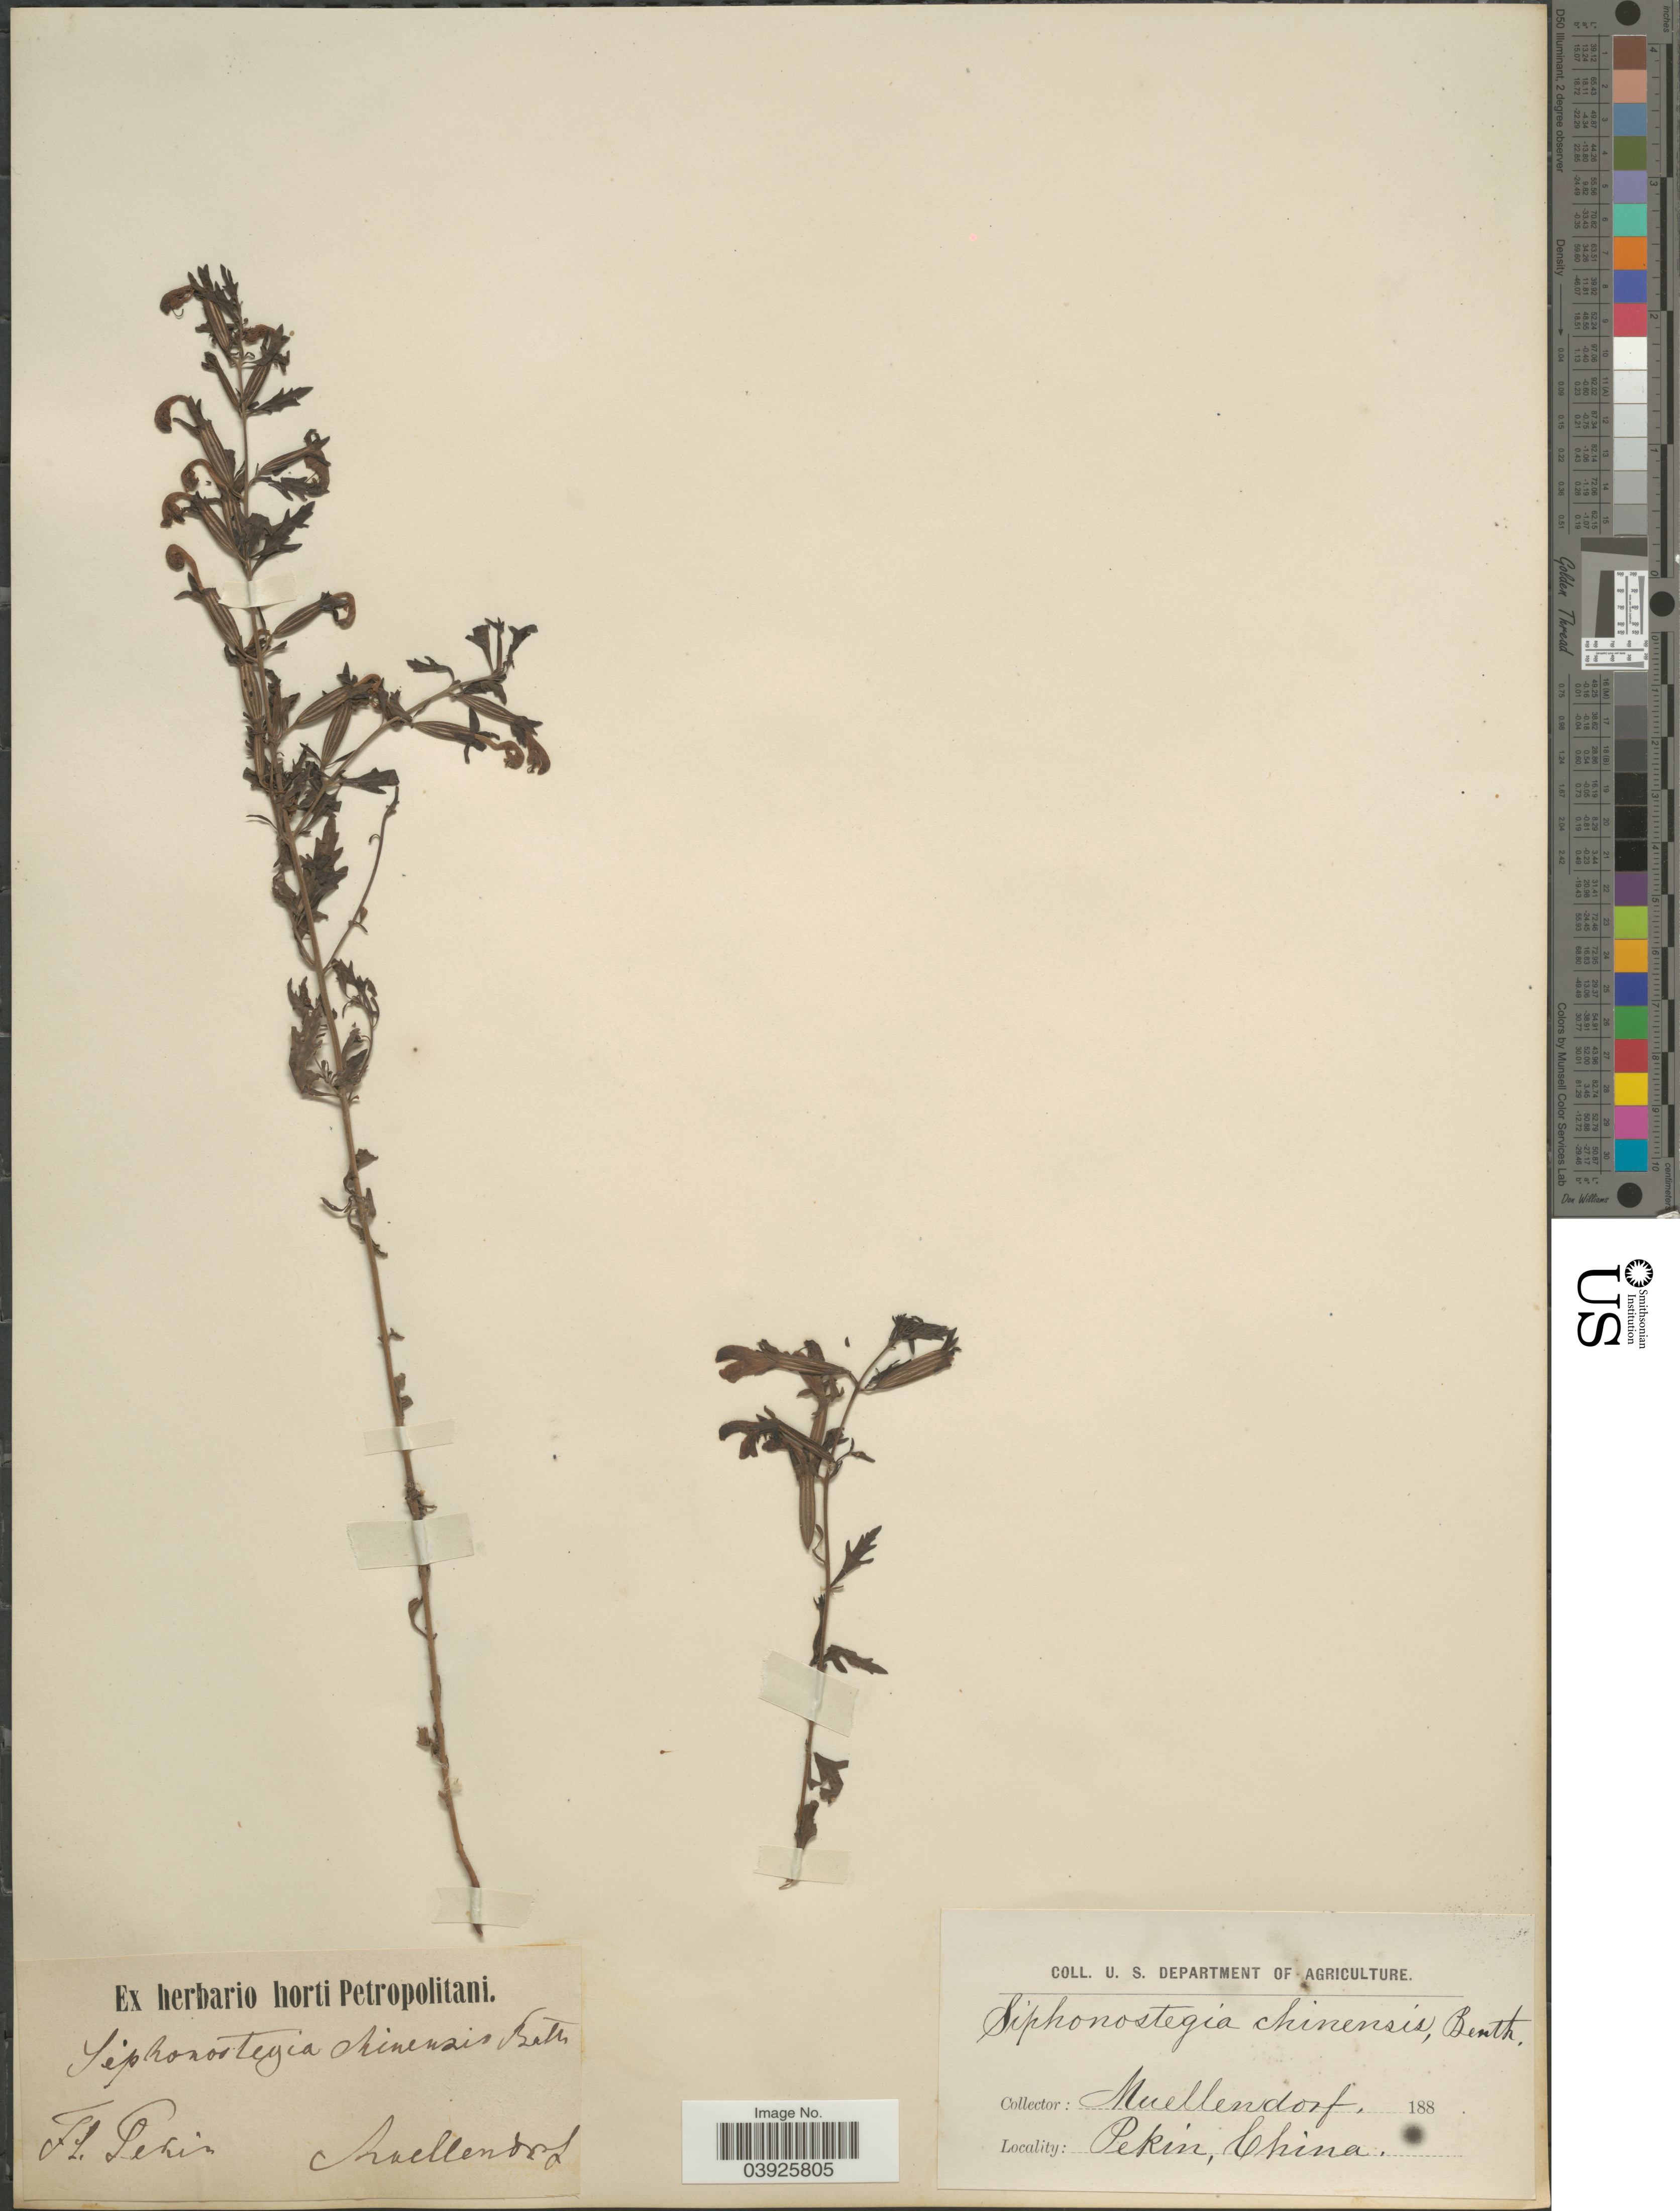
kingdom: Plantae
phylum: Tracheophyta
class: Magnoliopsida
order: Lamiales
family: Orobanchaceae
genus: Siphonostegia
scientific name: Siphonostegia chinensis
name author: Benth.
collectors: Muellendorf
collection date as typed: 188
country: China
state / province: Beijing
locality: Pekin.